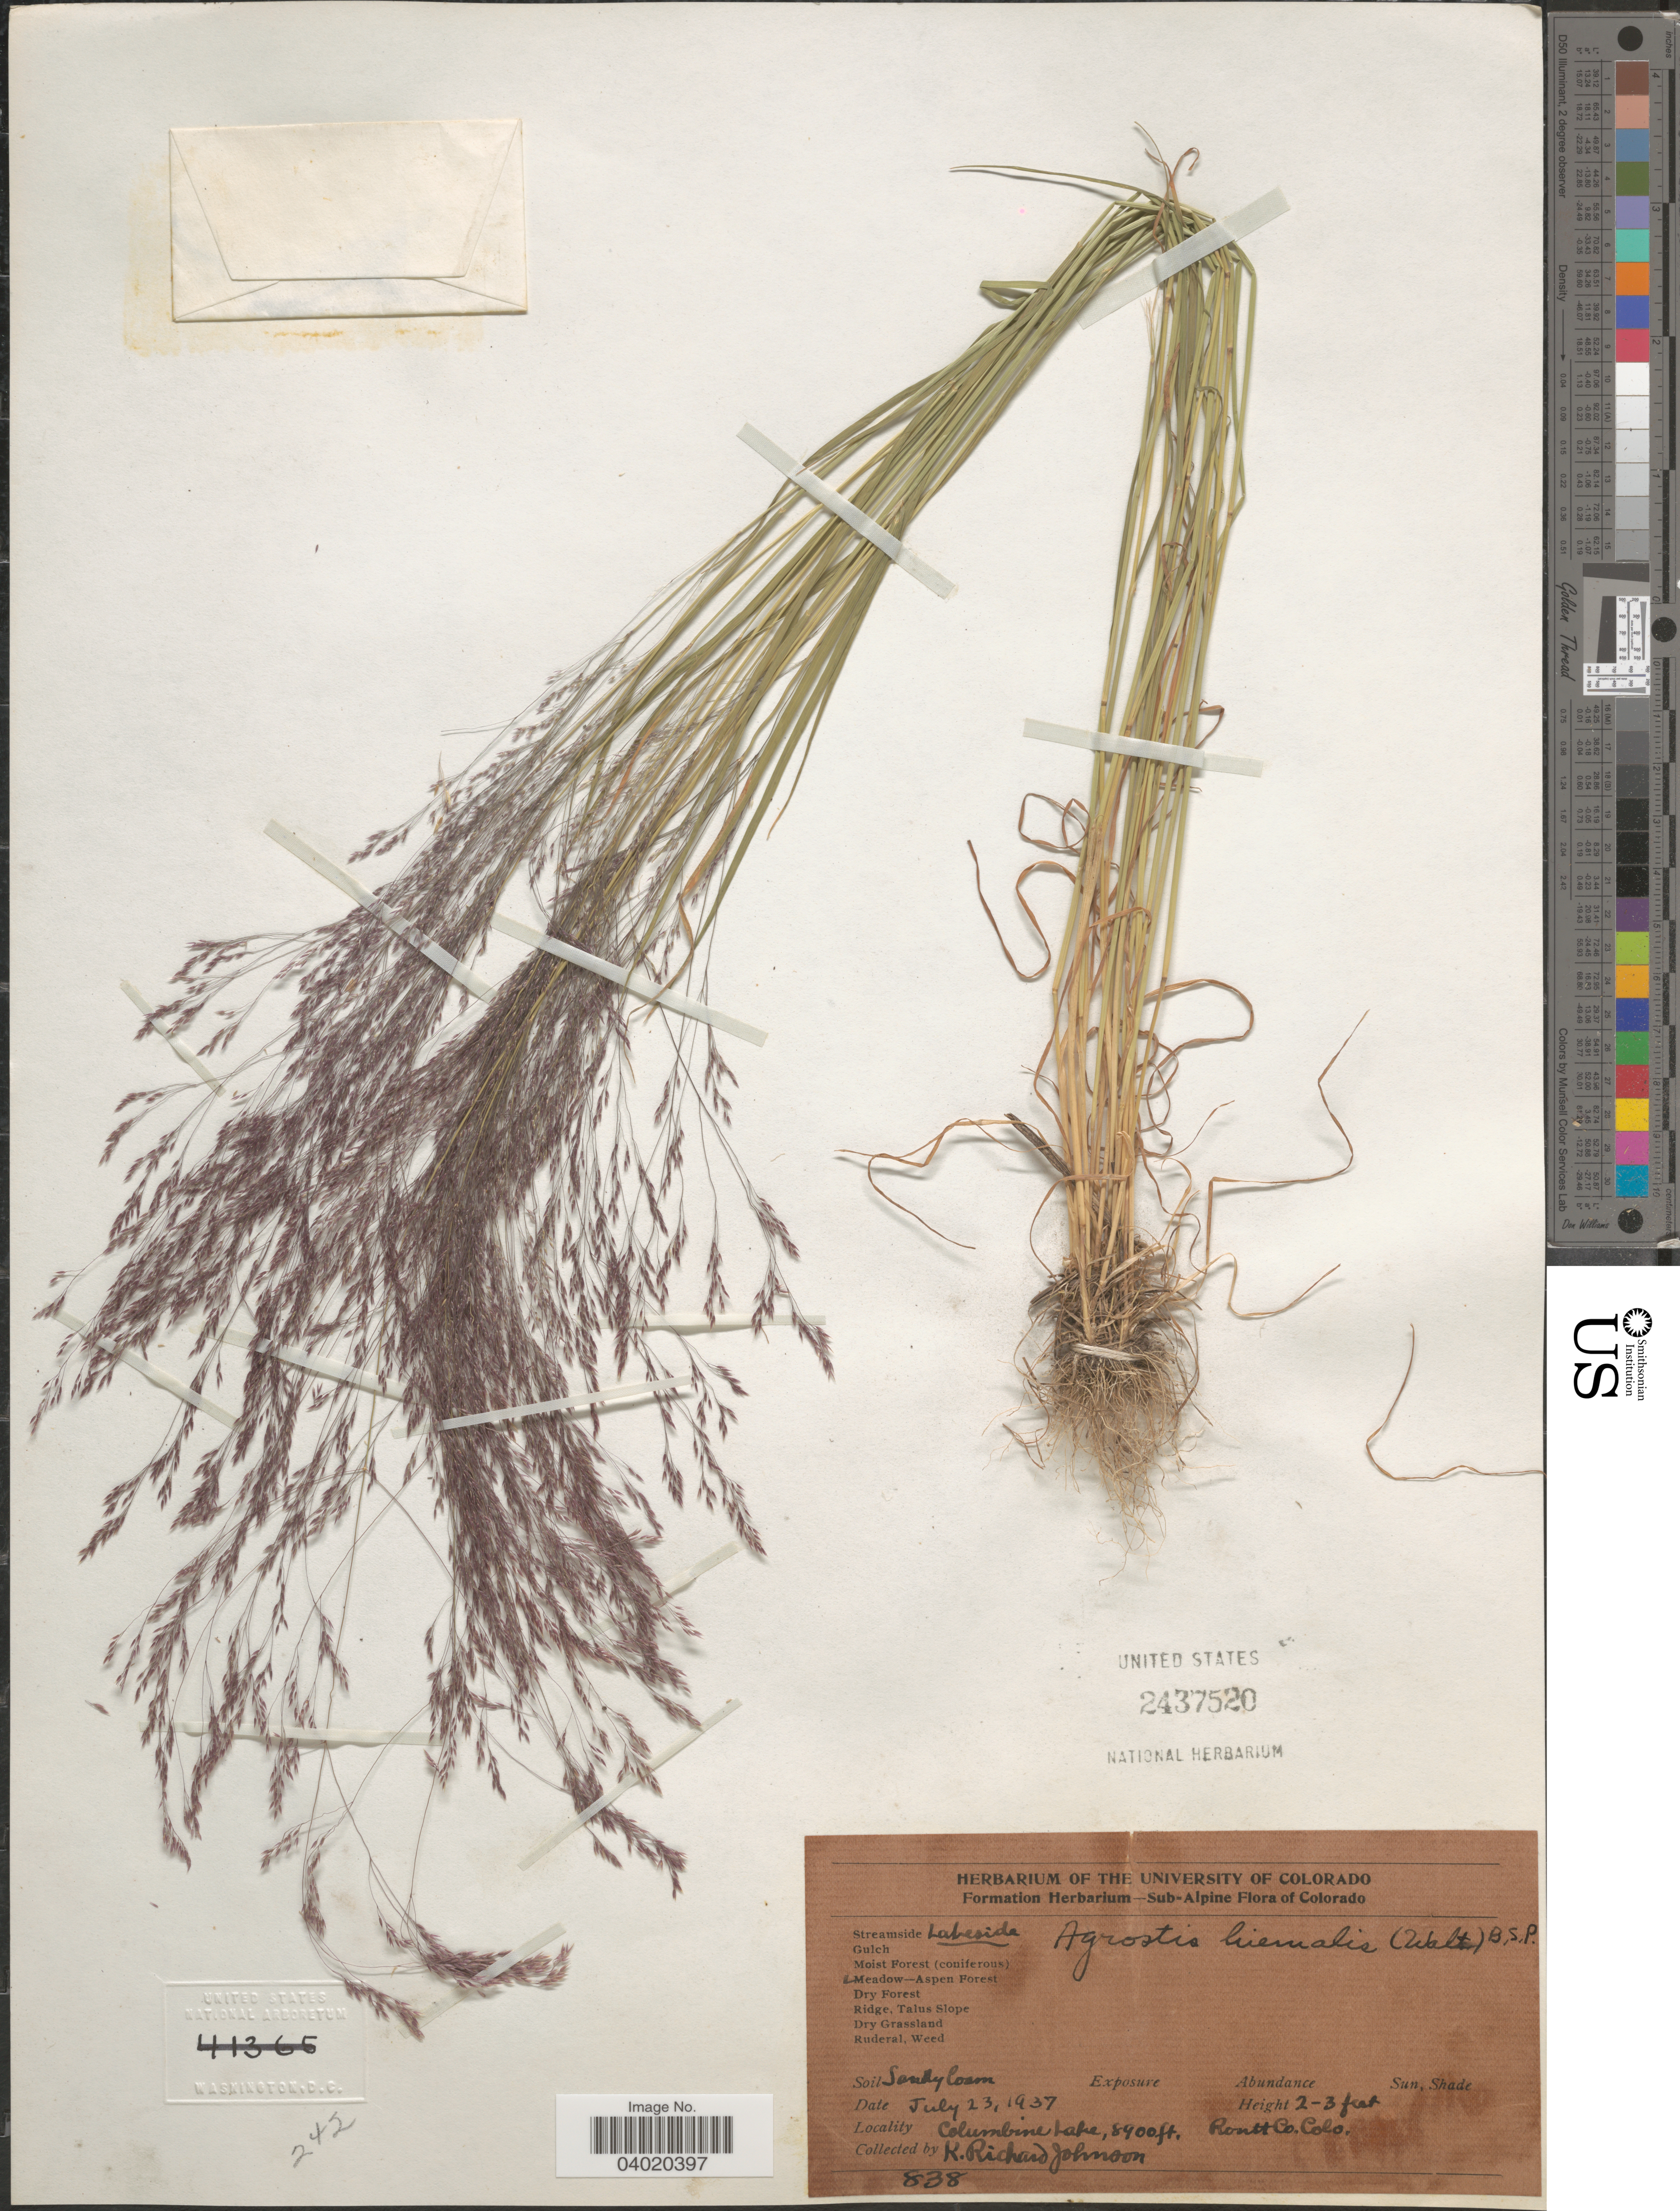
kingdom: Plantae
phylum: Tracheophyta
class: Liliopsida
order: Poales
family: Poaceae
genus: Agrostis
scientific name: Agrostis hyemalis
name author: (Walter) Britton et al.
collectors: R. R. Johnson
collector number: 838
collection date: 1937-07-23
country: United States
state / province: Colorado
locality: Columbine Lake. Rontt Co.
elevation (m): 2713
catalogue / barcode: US 2437520